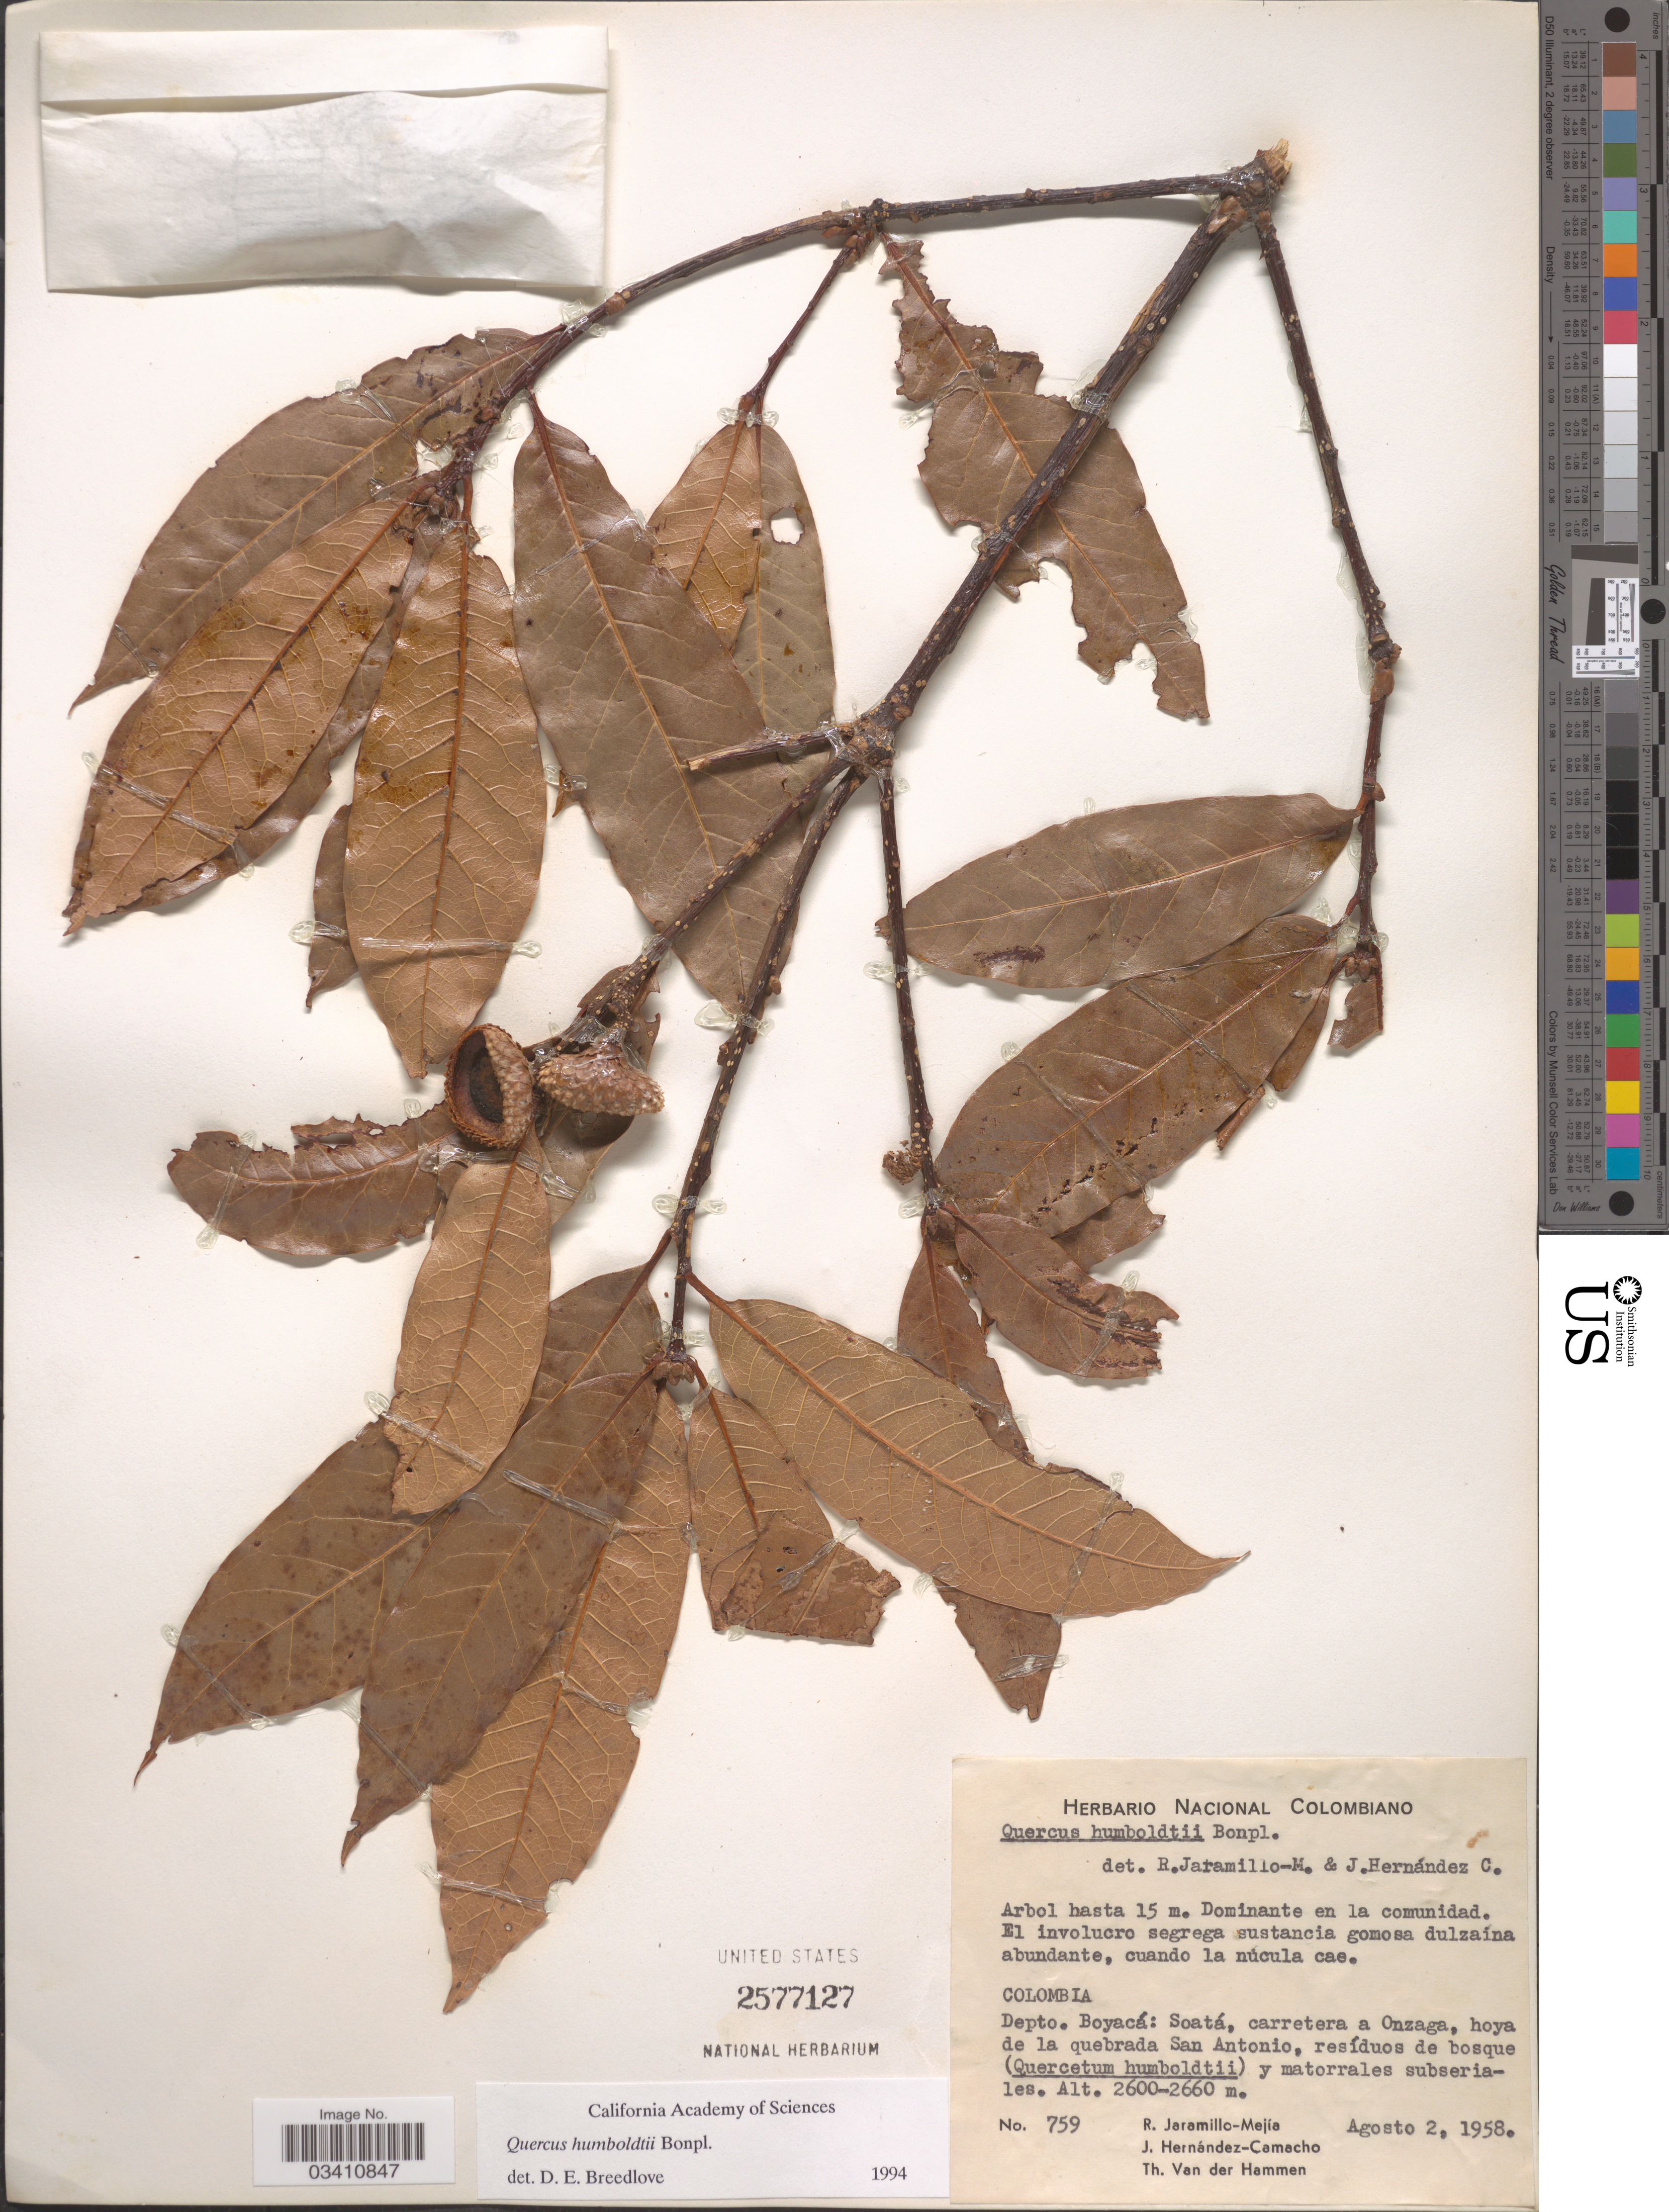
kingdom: Plantae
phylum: Tracheophyta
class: Magnoliopsida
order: Fagales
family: Fagaceae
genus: Quercus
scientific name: Quercus humboldtii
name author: Bonpl.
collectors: R. Jaramillo M., J. Hernandez Camacho & T. Van der Hammen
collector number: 759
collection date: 1958-08-02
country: Colombia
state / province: Boyacá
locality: Depto. Boyacá: Soatá, carretera a Onzaga, hoya de la quebrada San Antonio.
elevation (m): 2600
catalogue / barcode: US 2577127